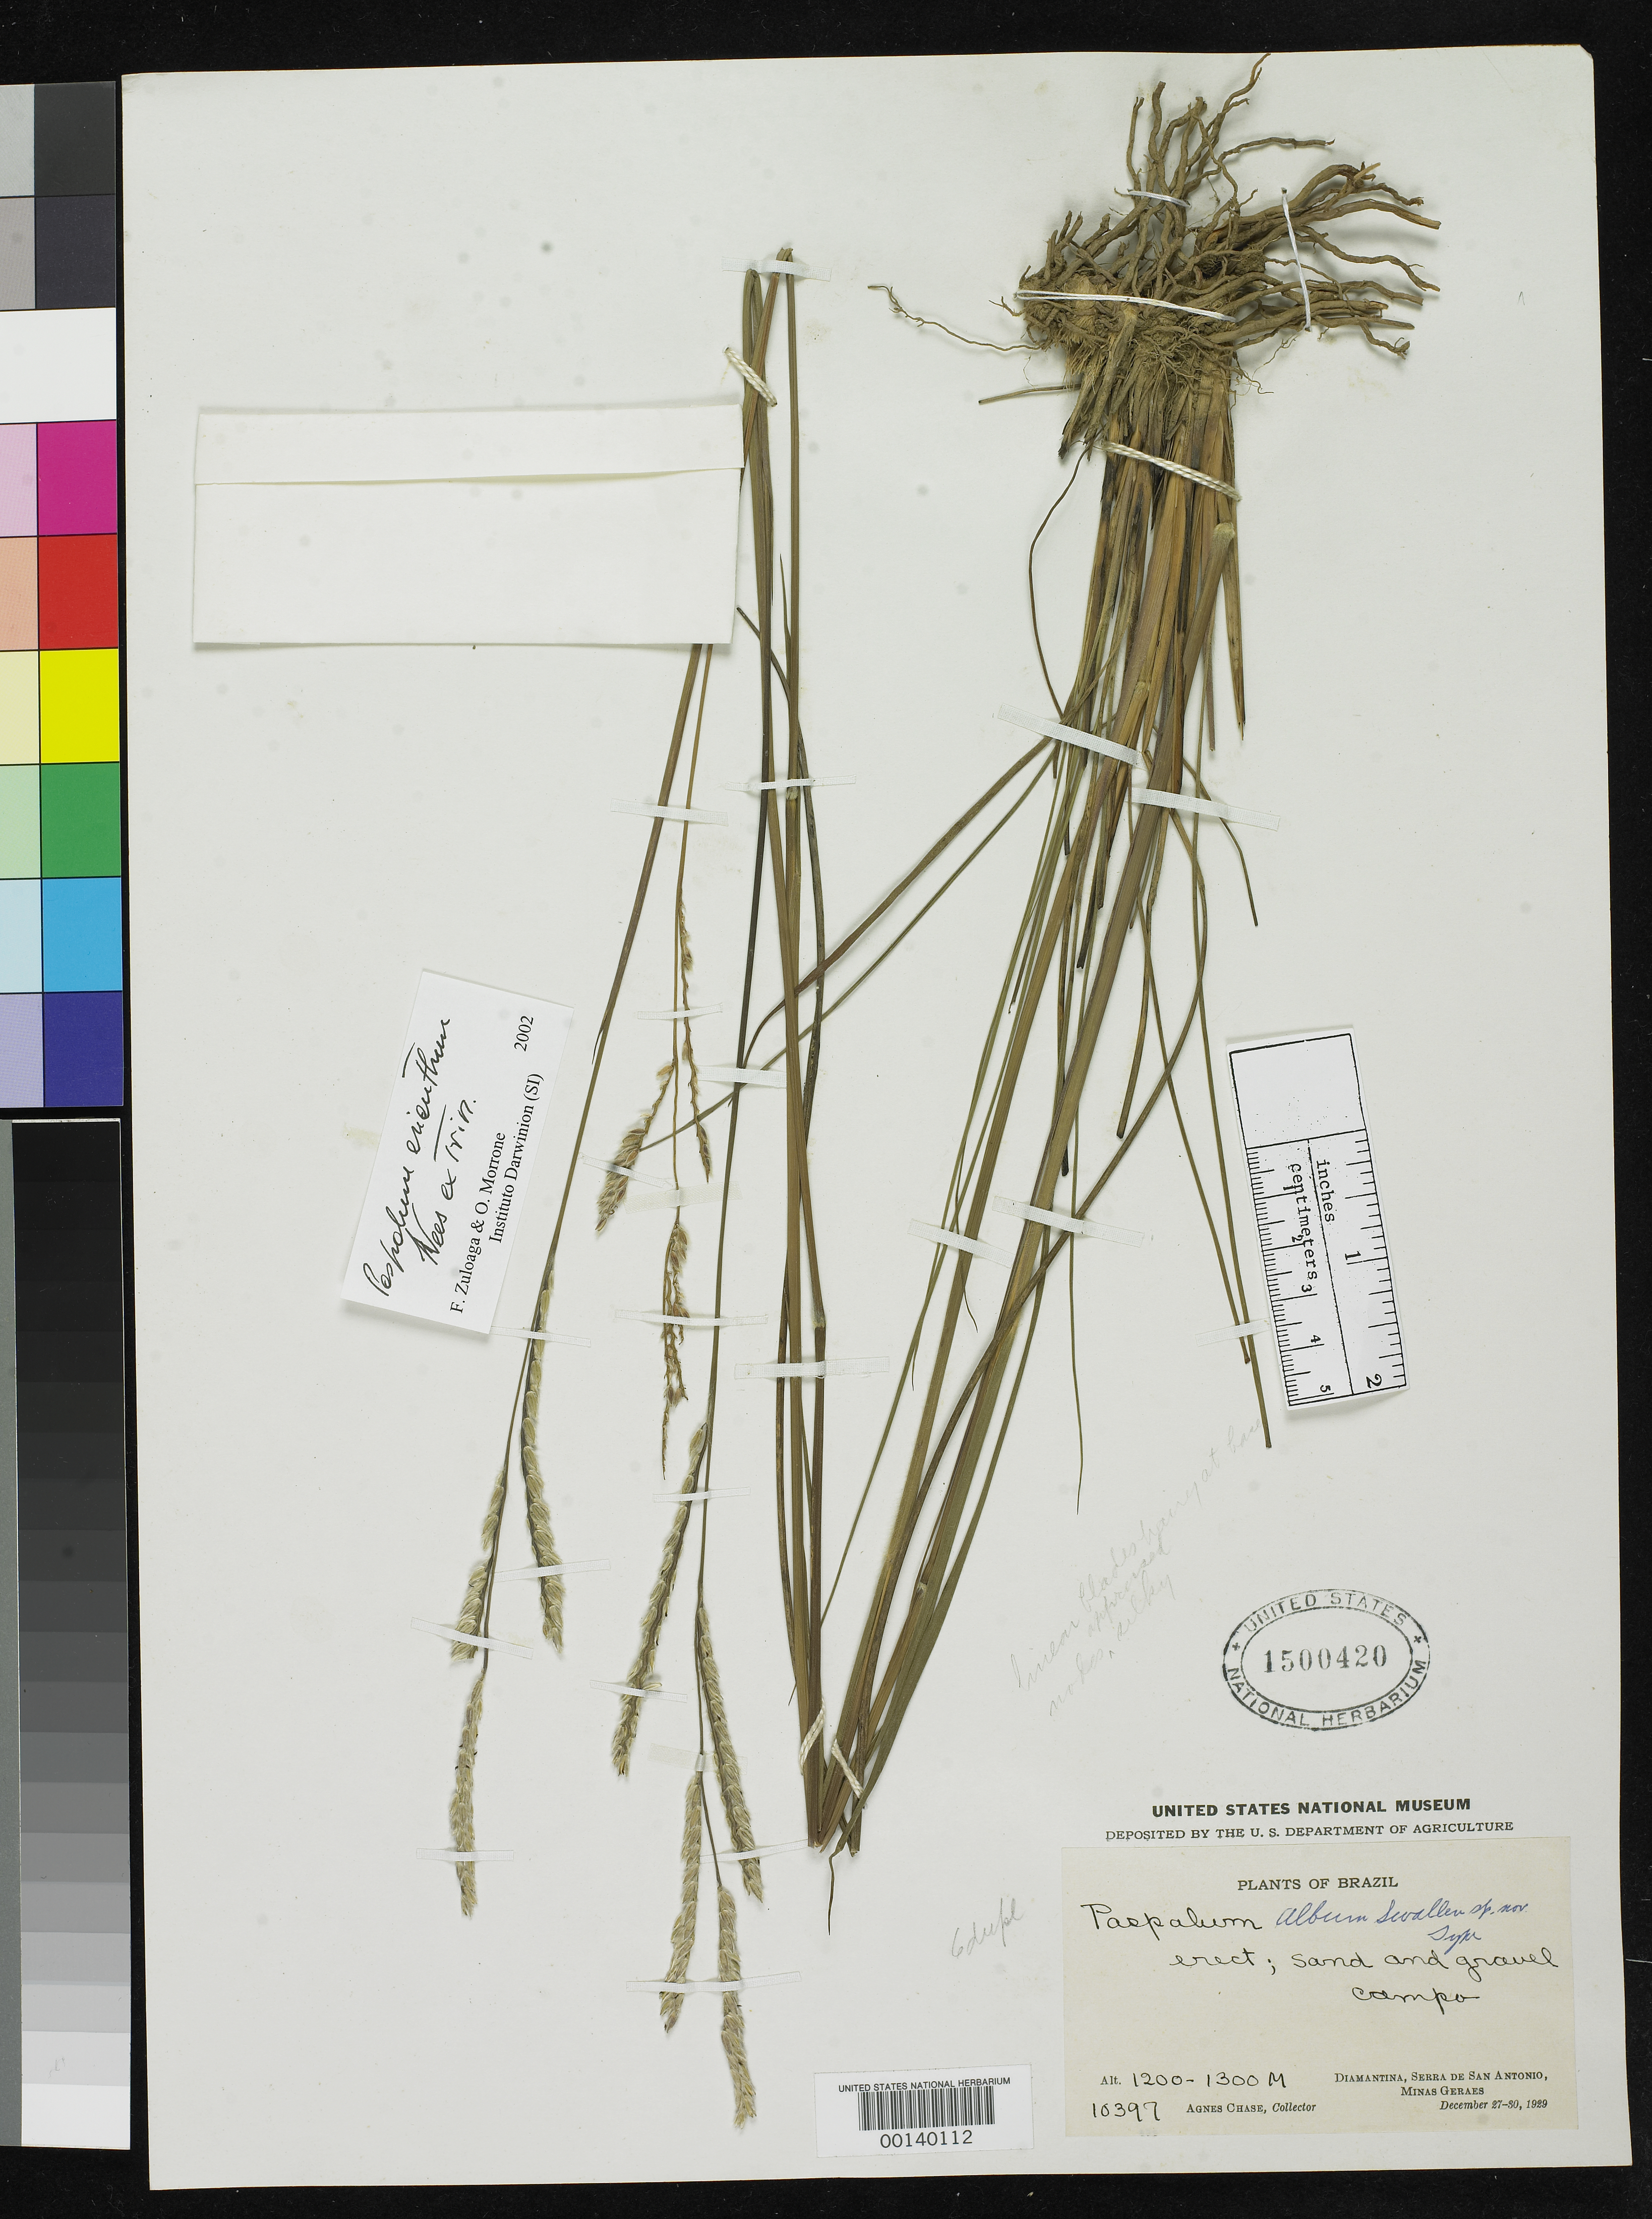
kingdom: Plantae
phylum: Tracheophyta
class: Liliopsida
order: Poales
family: Poaceae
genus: Paspalum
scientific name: Paspalum album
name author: Swallen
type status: Holotype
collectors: A. Chase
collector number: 10397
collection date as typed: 27 Dec 1929 to 30 Dec 1929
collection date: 1929-12-27/1929-12-30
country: Brazil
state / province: Minas Gerais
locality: Diamantina, Serra de San Antonio.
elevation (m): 1200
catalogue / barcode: US 1500420